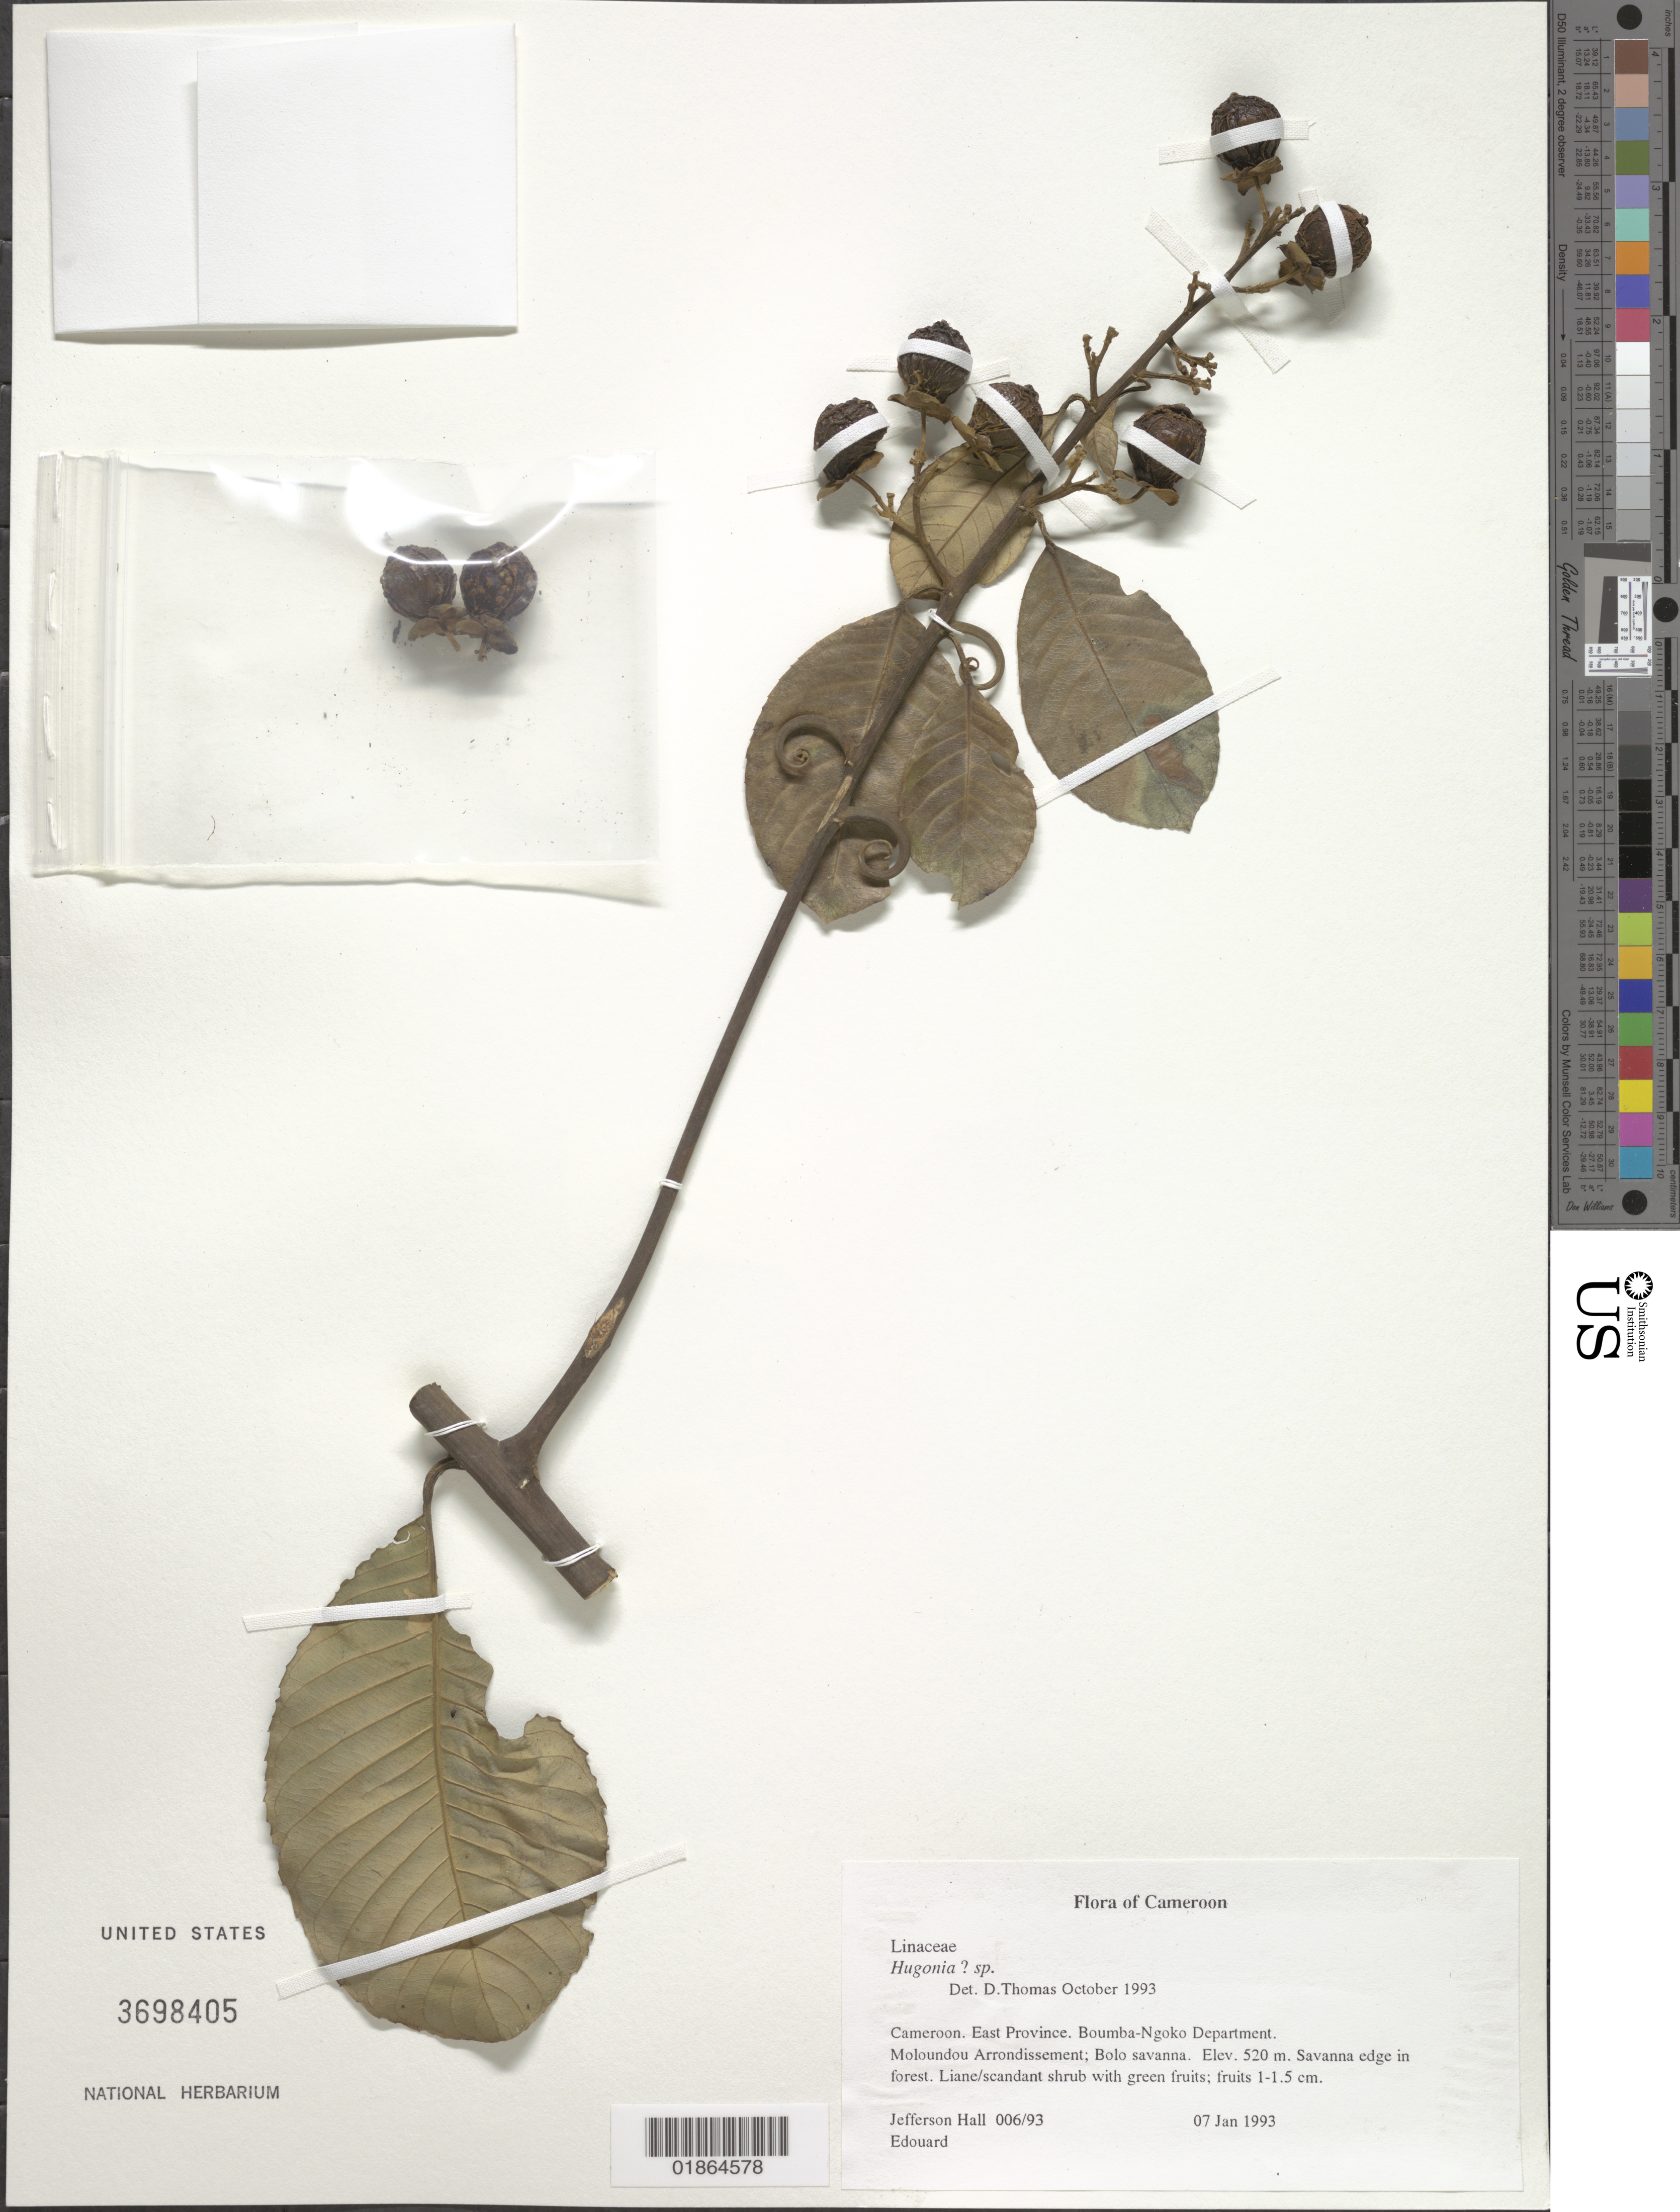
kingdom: Plantae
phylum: Tracheophyta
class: Magnoliopsida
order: Malpighiales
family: Linaceae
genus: Hugonia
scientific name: Hugonia sp.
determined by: Thomas, D.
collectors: J. Hall & -. Edouard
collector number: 006/93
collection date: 1993-01-07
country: Cameroon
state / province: Est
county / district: Boumba-ngoko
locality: Moloundou Arrondissement; Bolo savanna.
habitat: Savanna edge in forest.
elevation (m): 520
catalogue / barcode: US 3698405